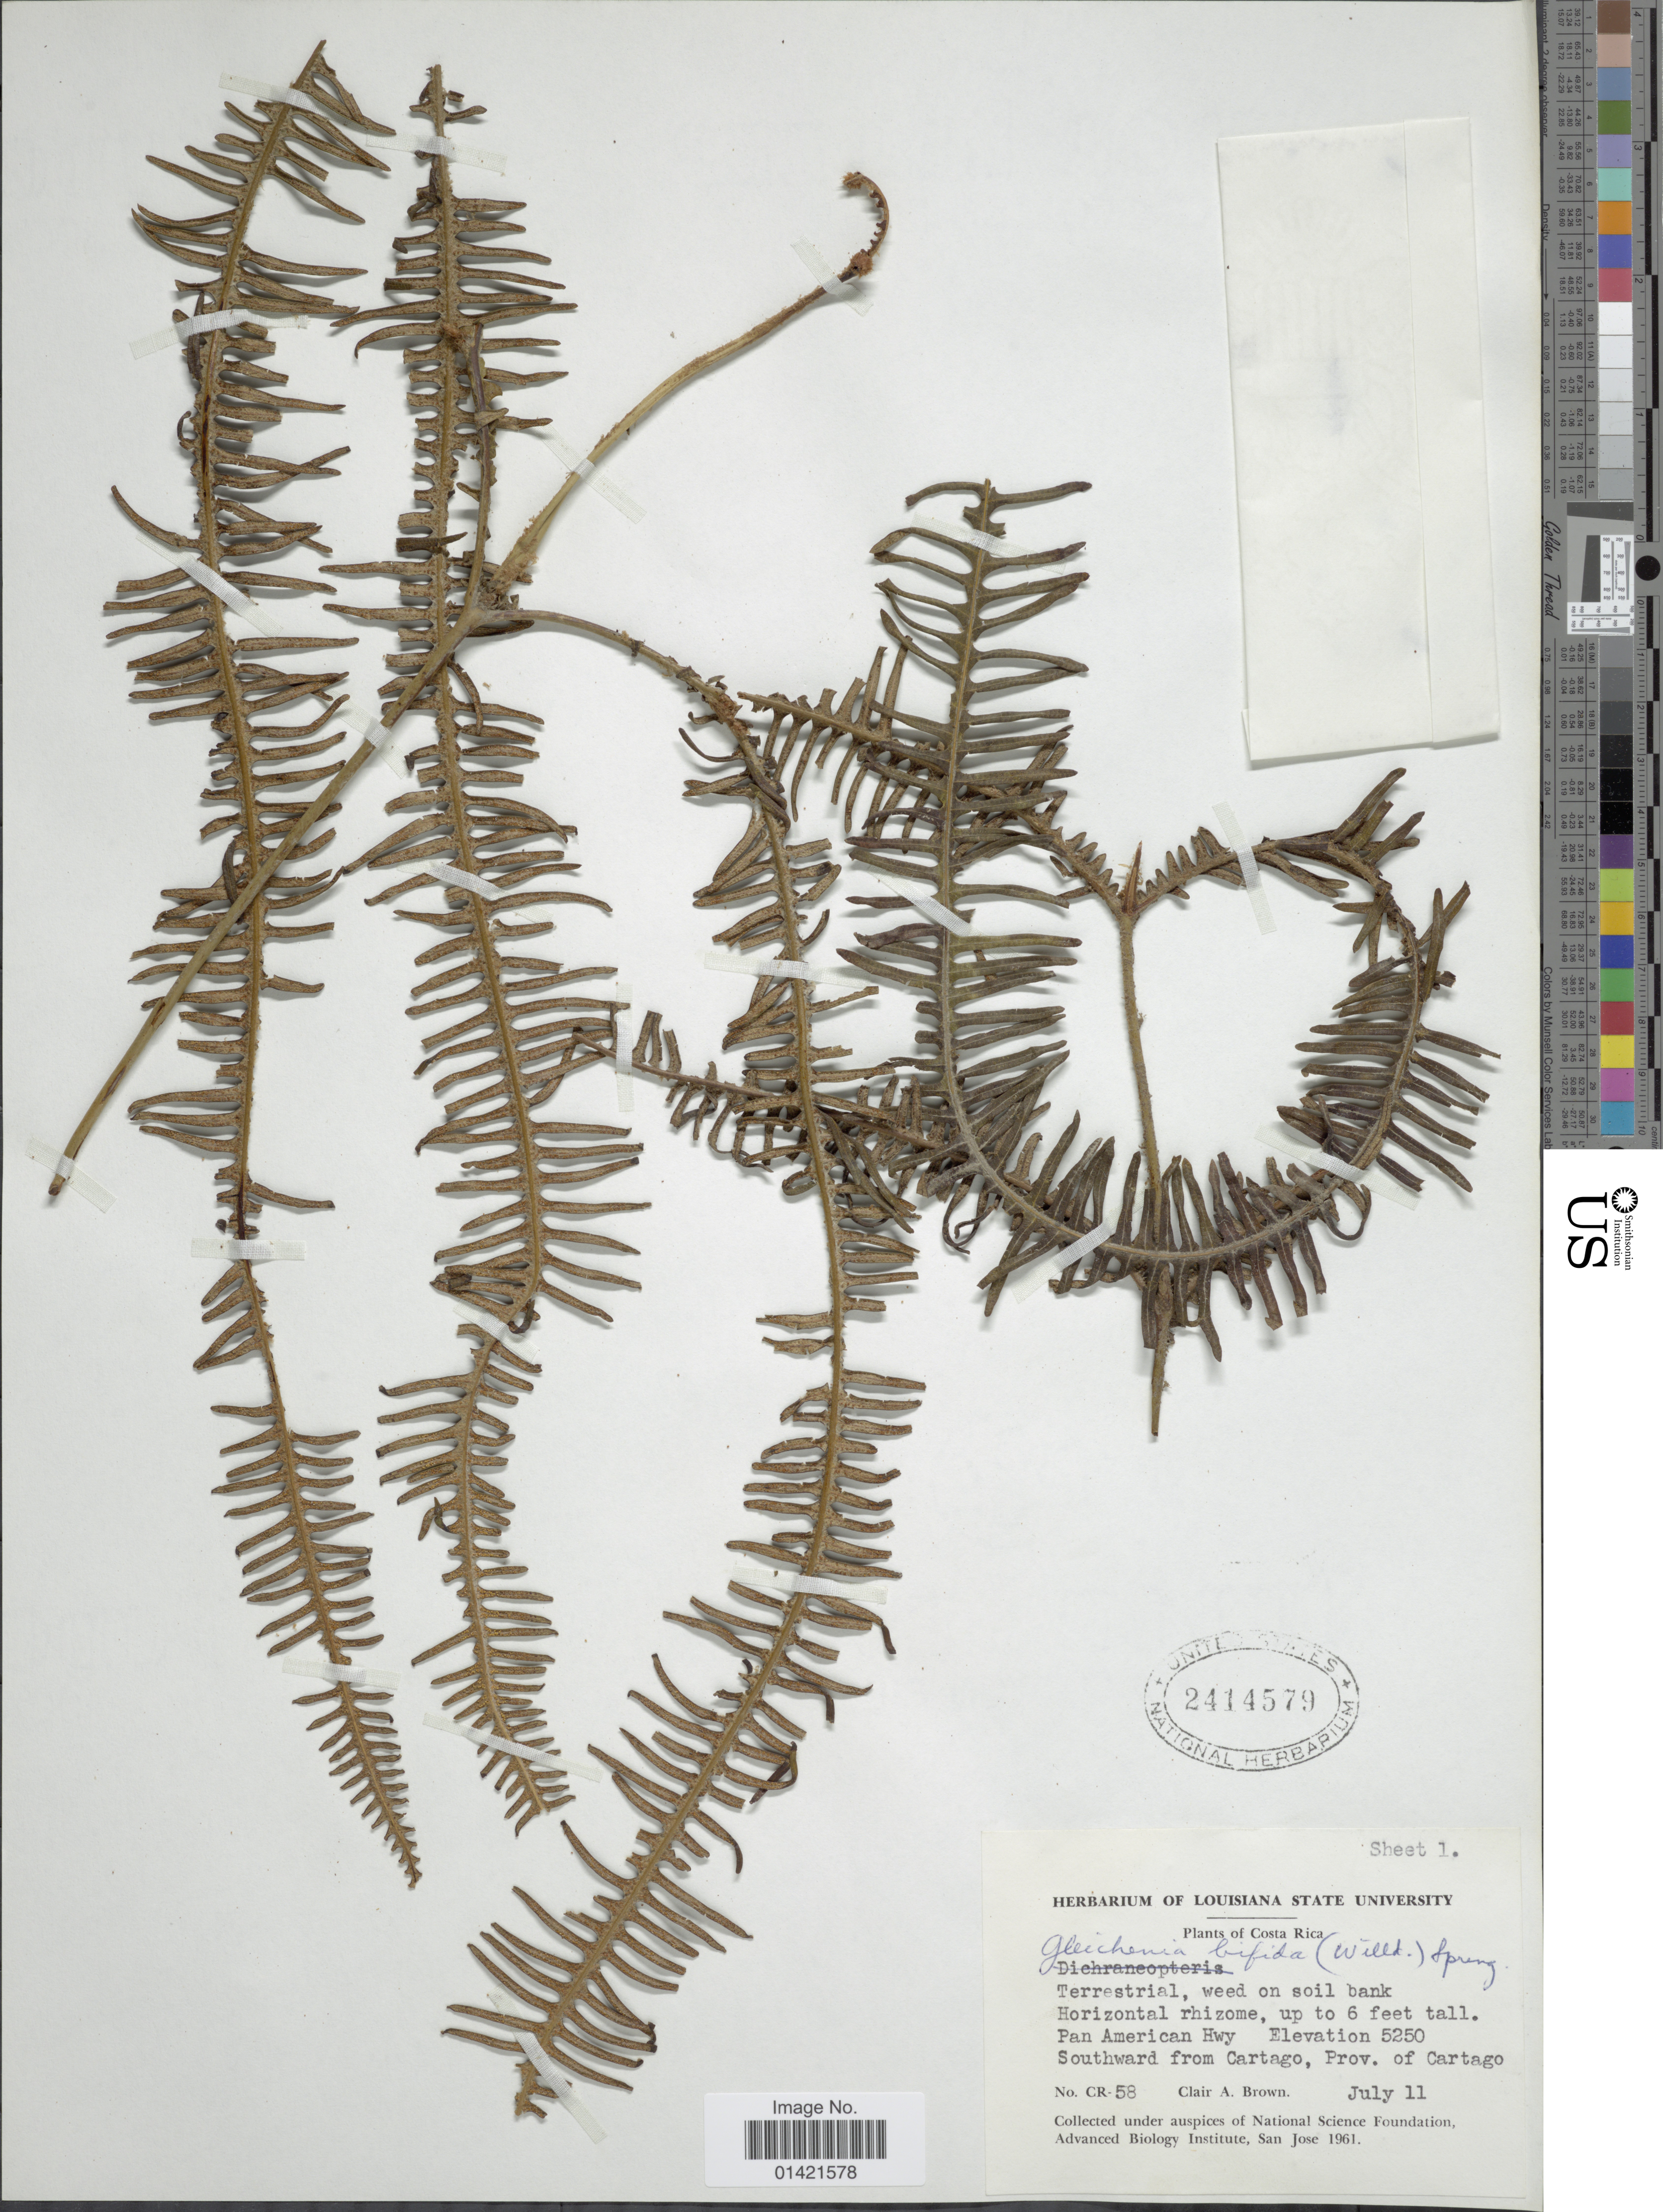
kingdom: Plantae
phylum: Tracheophyta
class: Polypodiopsida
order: Gleicheniales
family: Gleicheniaceae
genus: Sticherus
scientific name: Sticherus bifidus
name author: (Willd.) Ching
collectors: C. A. Brown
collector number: CR-58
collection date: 1961-07-11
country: Costa Rica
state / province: Cartago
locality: Pan American Hwy. Southward from Cartago, Prov. of Cartago.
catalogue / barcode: US 2414579